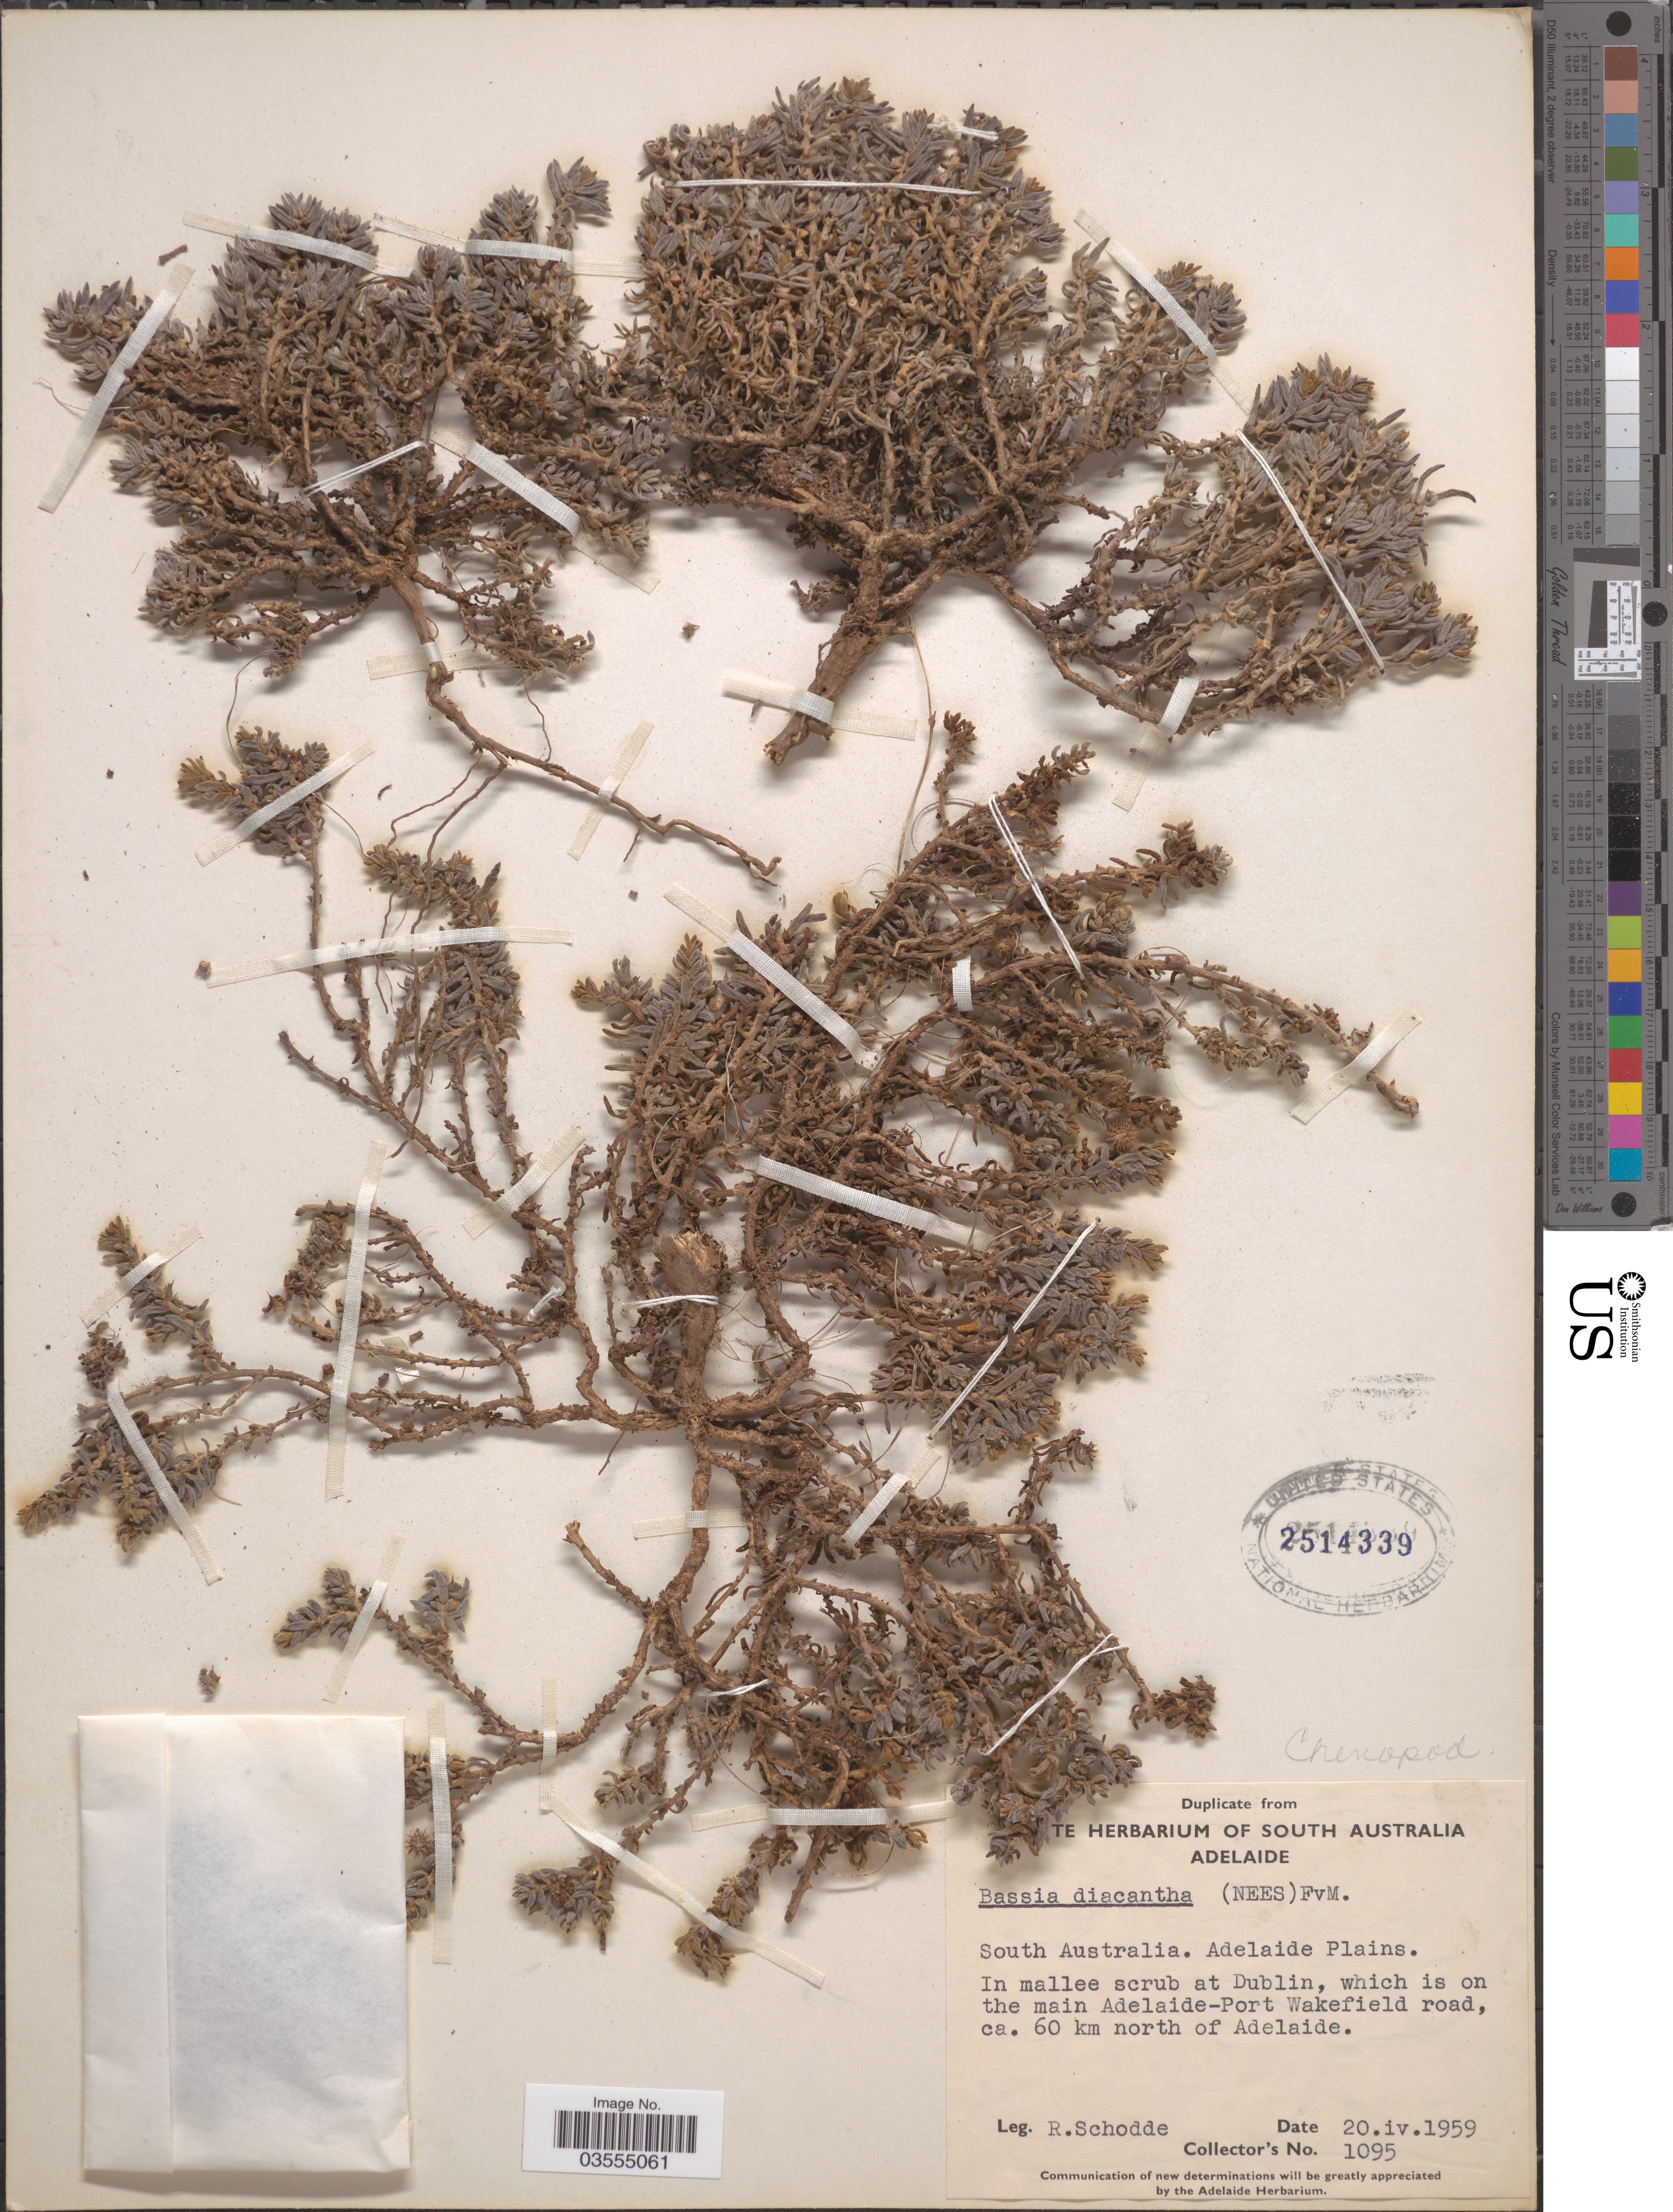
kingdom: Plantae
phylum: Tracheophyta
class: Magnoliopsida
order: Caryophyllales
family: Amaranthaceae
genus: Sclerolaena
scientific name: Sclerolaena diacantha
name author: (Nees) Benth.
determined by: Chinnock, R. J.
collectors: R. Schodde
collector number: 1095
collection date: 1959-04-20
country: Australia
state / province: South Australia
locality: Adelaide Plains. In mallee scrub at Dublin, which is on the main Adelaide-Port Wakefield road, ca. 60 km north of Adelaide.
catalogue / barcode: US 2514339